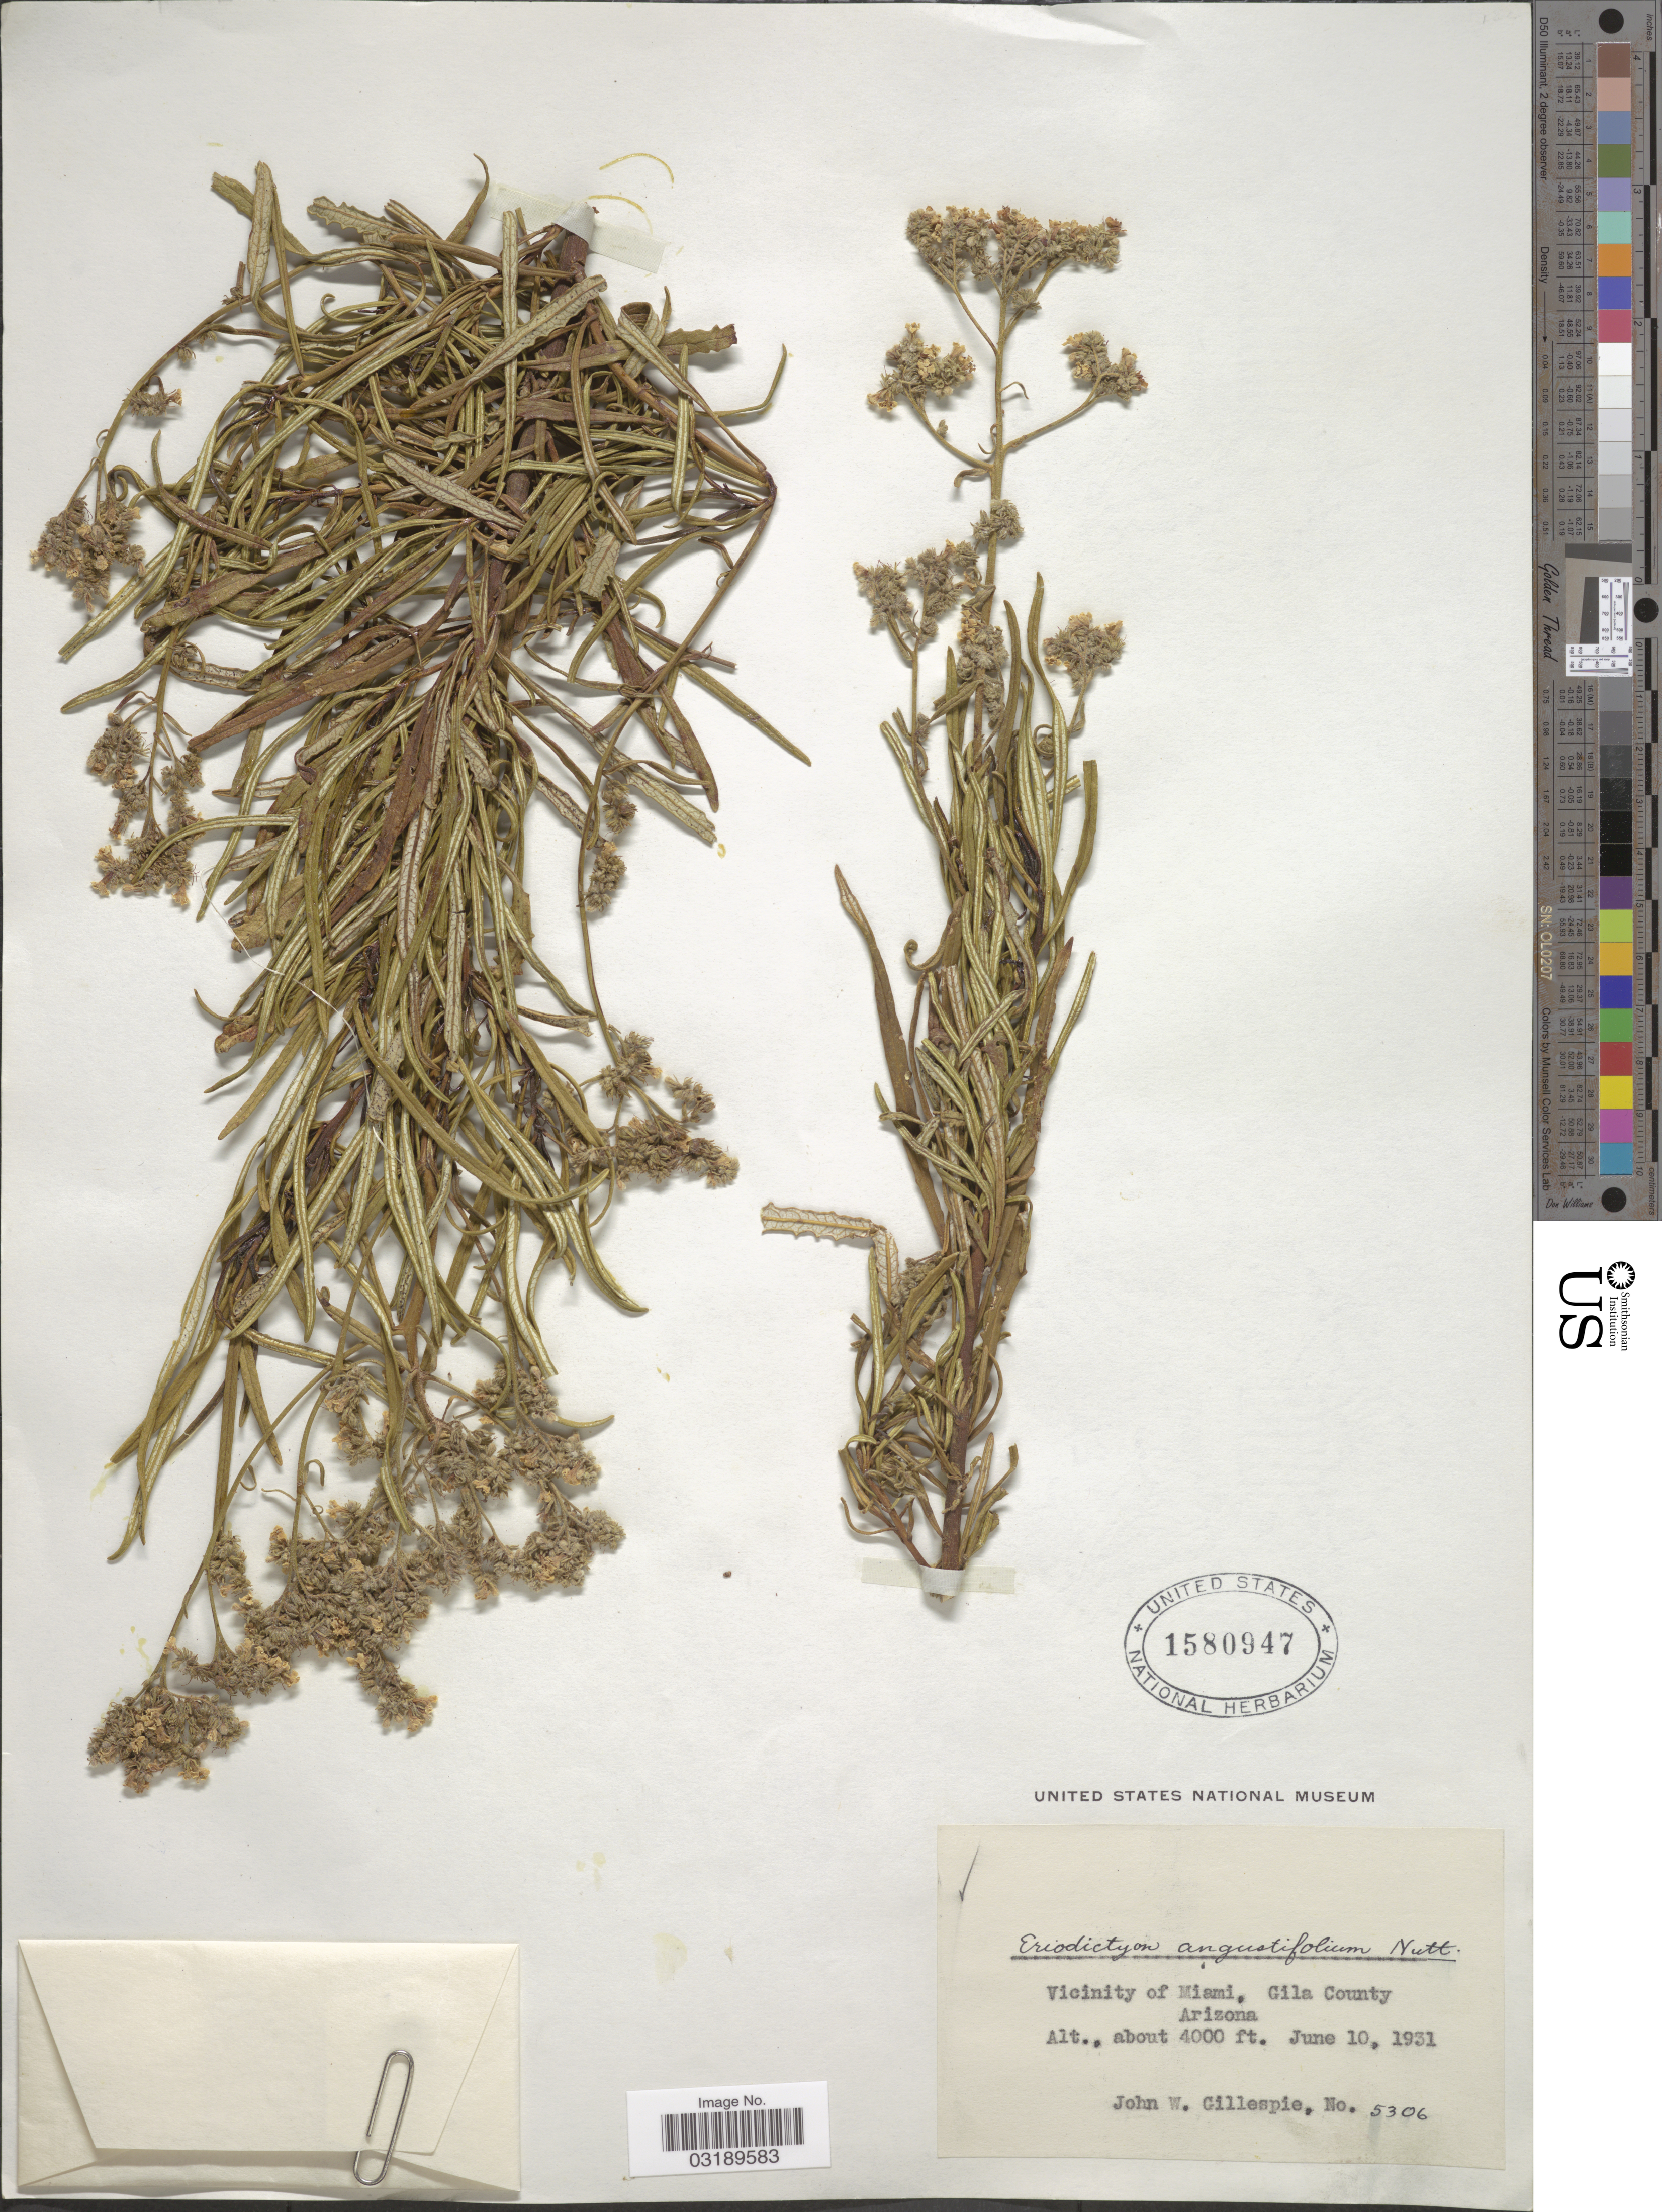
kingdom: Plantae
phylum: Tracheophyta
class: Magnoliopsida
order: Boraginales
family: Namaceae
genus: Eriodictyon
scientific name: Eriodictyon angustifolium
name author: Nutt.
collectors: J. W. Gillespie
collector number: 5306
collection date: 1931-06-10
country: United States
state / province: Arizona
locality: Vicinity of Miami, Gila County.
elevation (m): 1219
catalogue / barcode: US 1580947